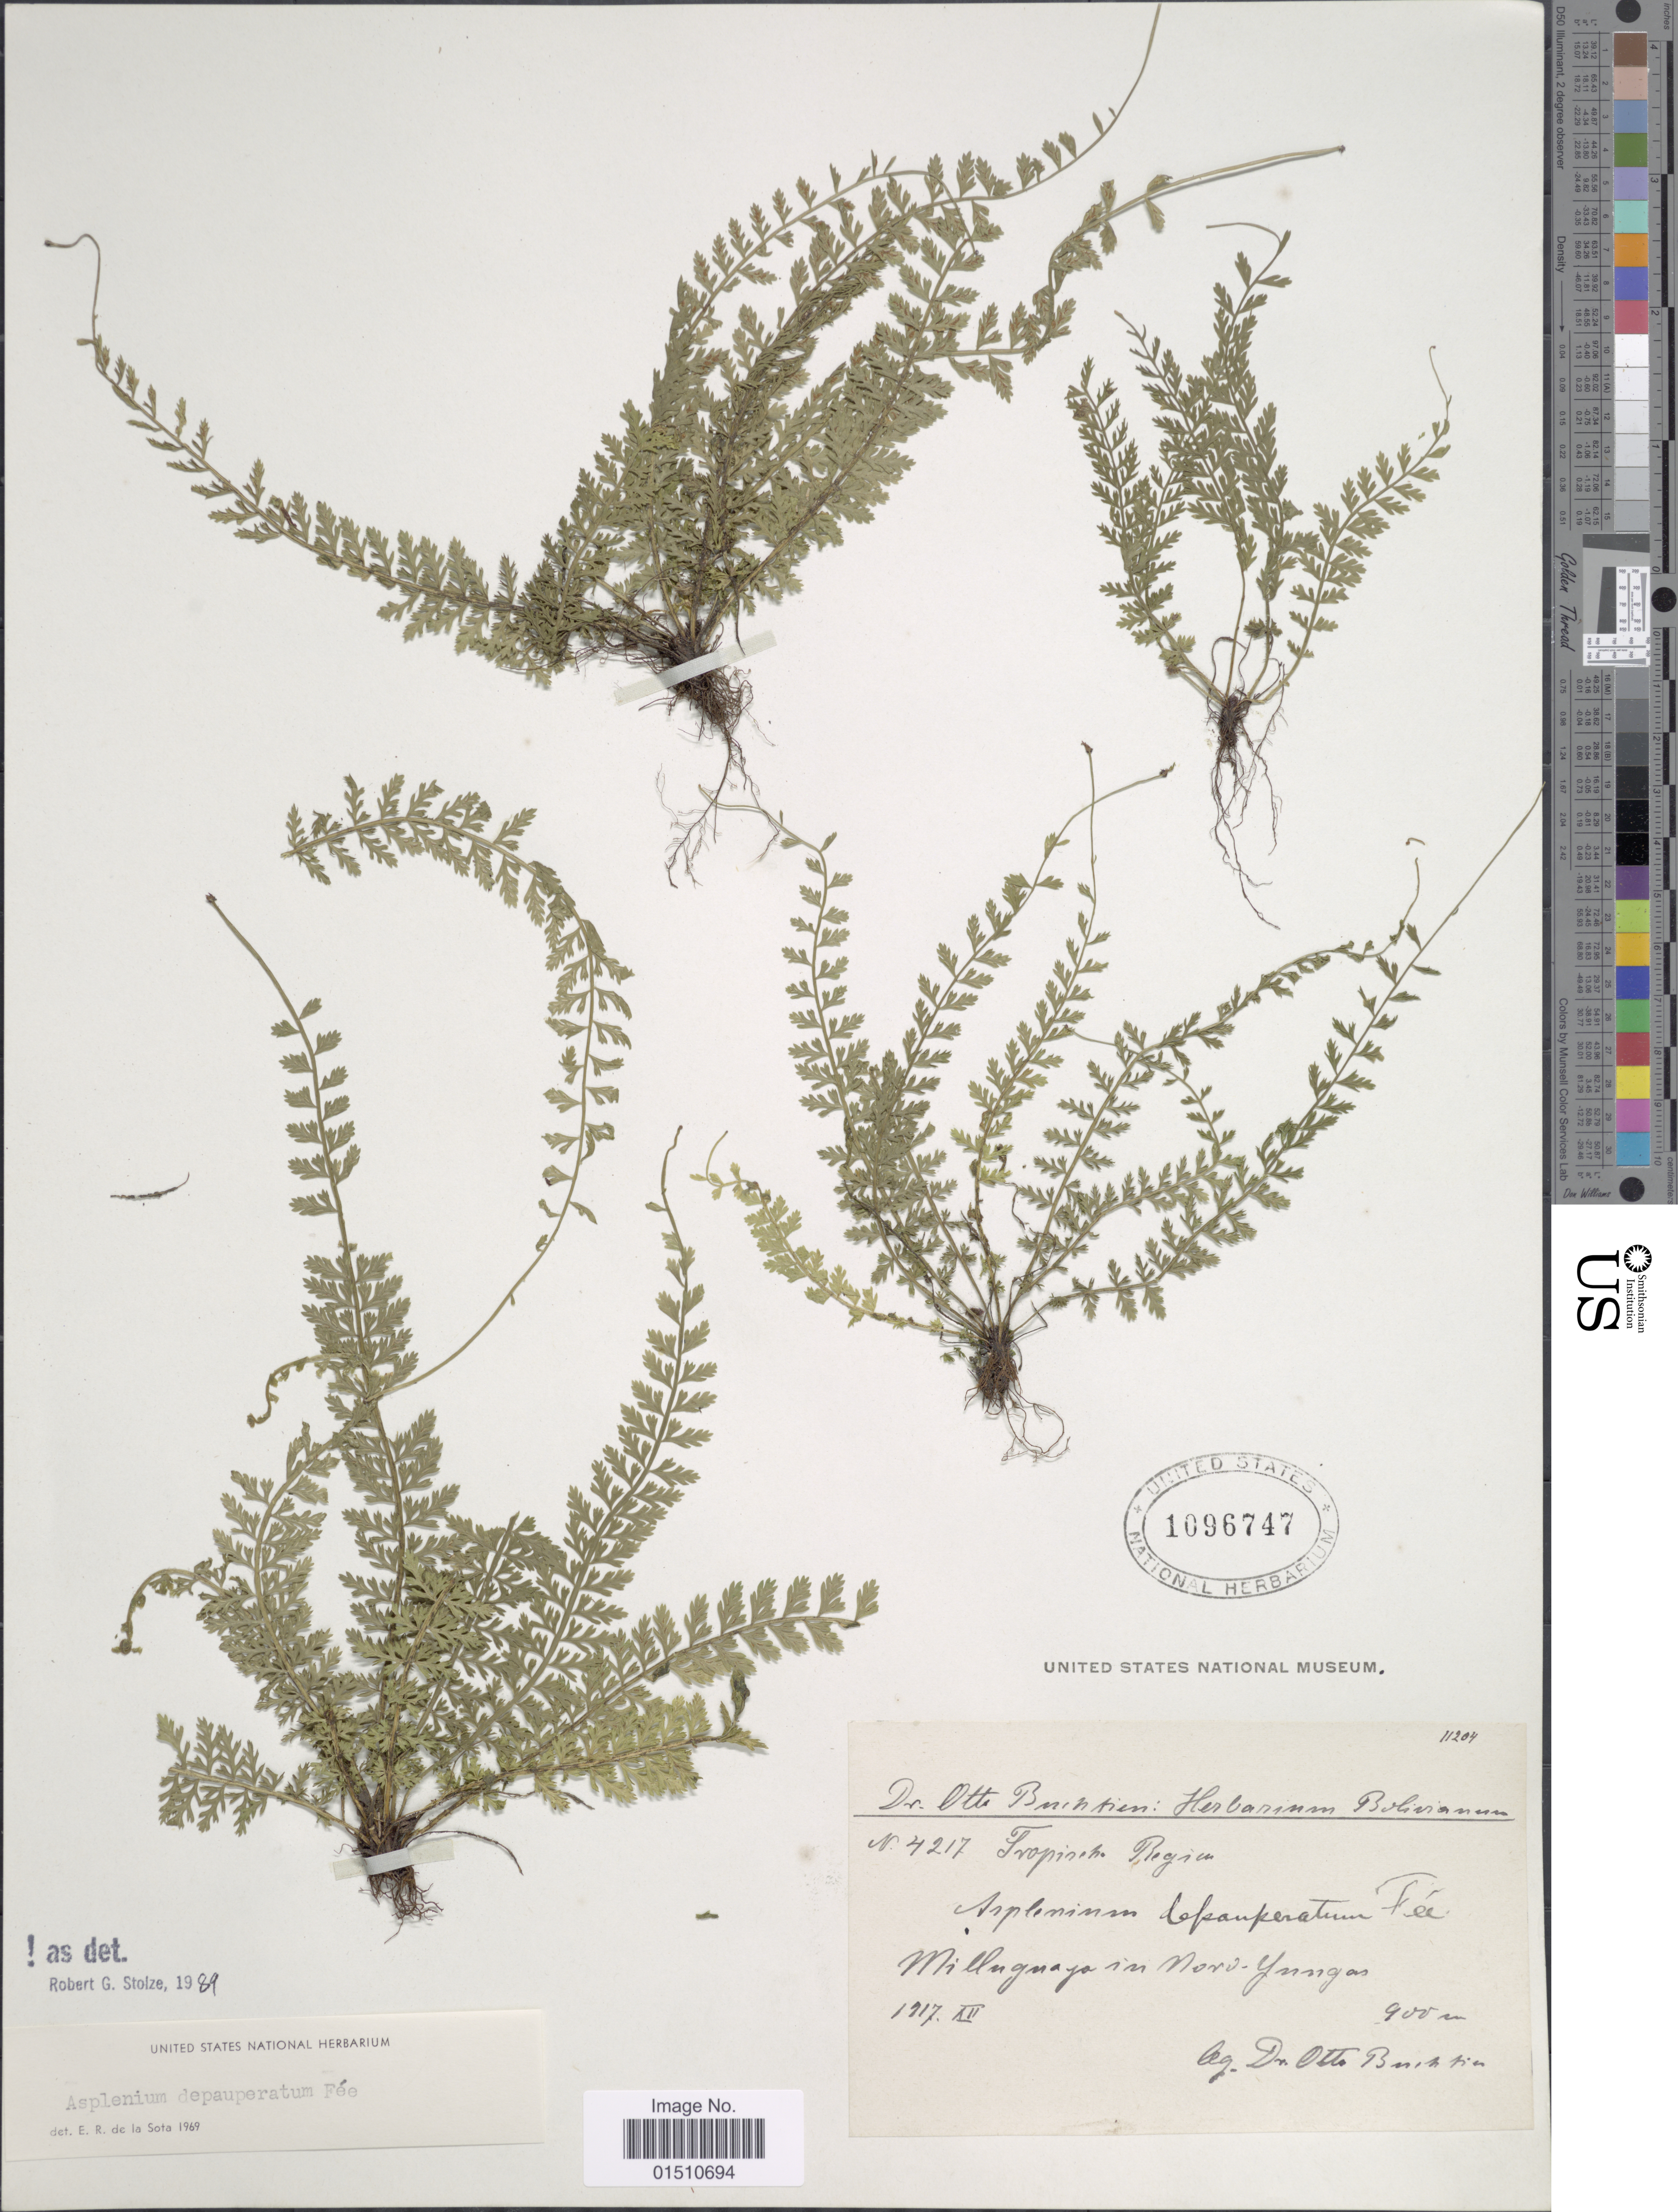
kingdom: Plantae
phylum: Tracheophyta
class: Polypodiopsida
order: Polypodiales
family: Aspleniaceae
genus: Asplenium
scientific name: Asplenium depauperatum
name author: Fée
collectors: O. Buchtien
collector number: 4217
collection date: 1917-12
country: Bolivia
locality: Millaguagu in Nord-Yungas.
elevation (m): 900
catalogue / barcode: US 1096747